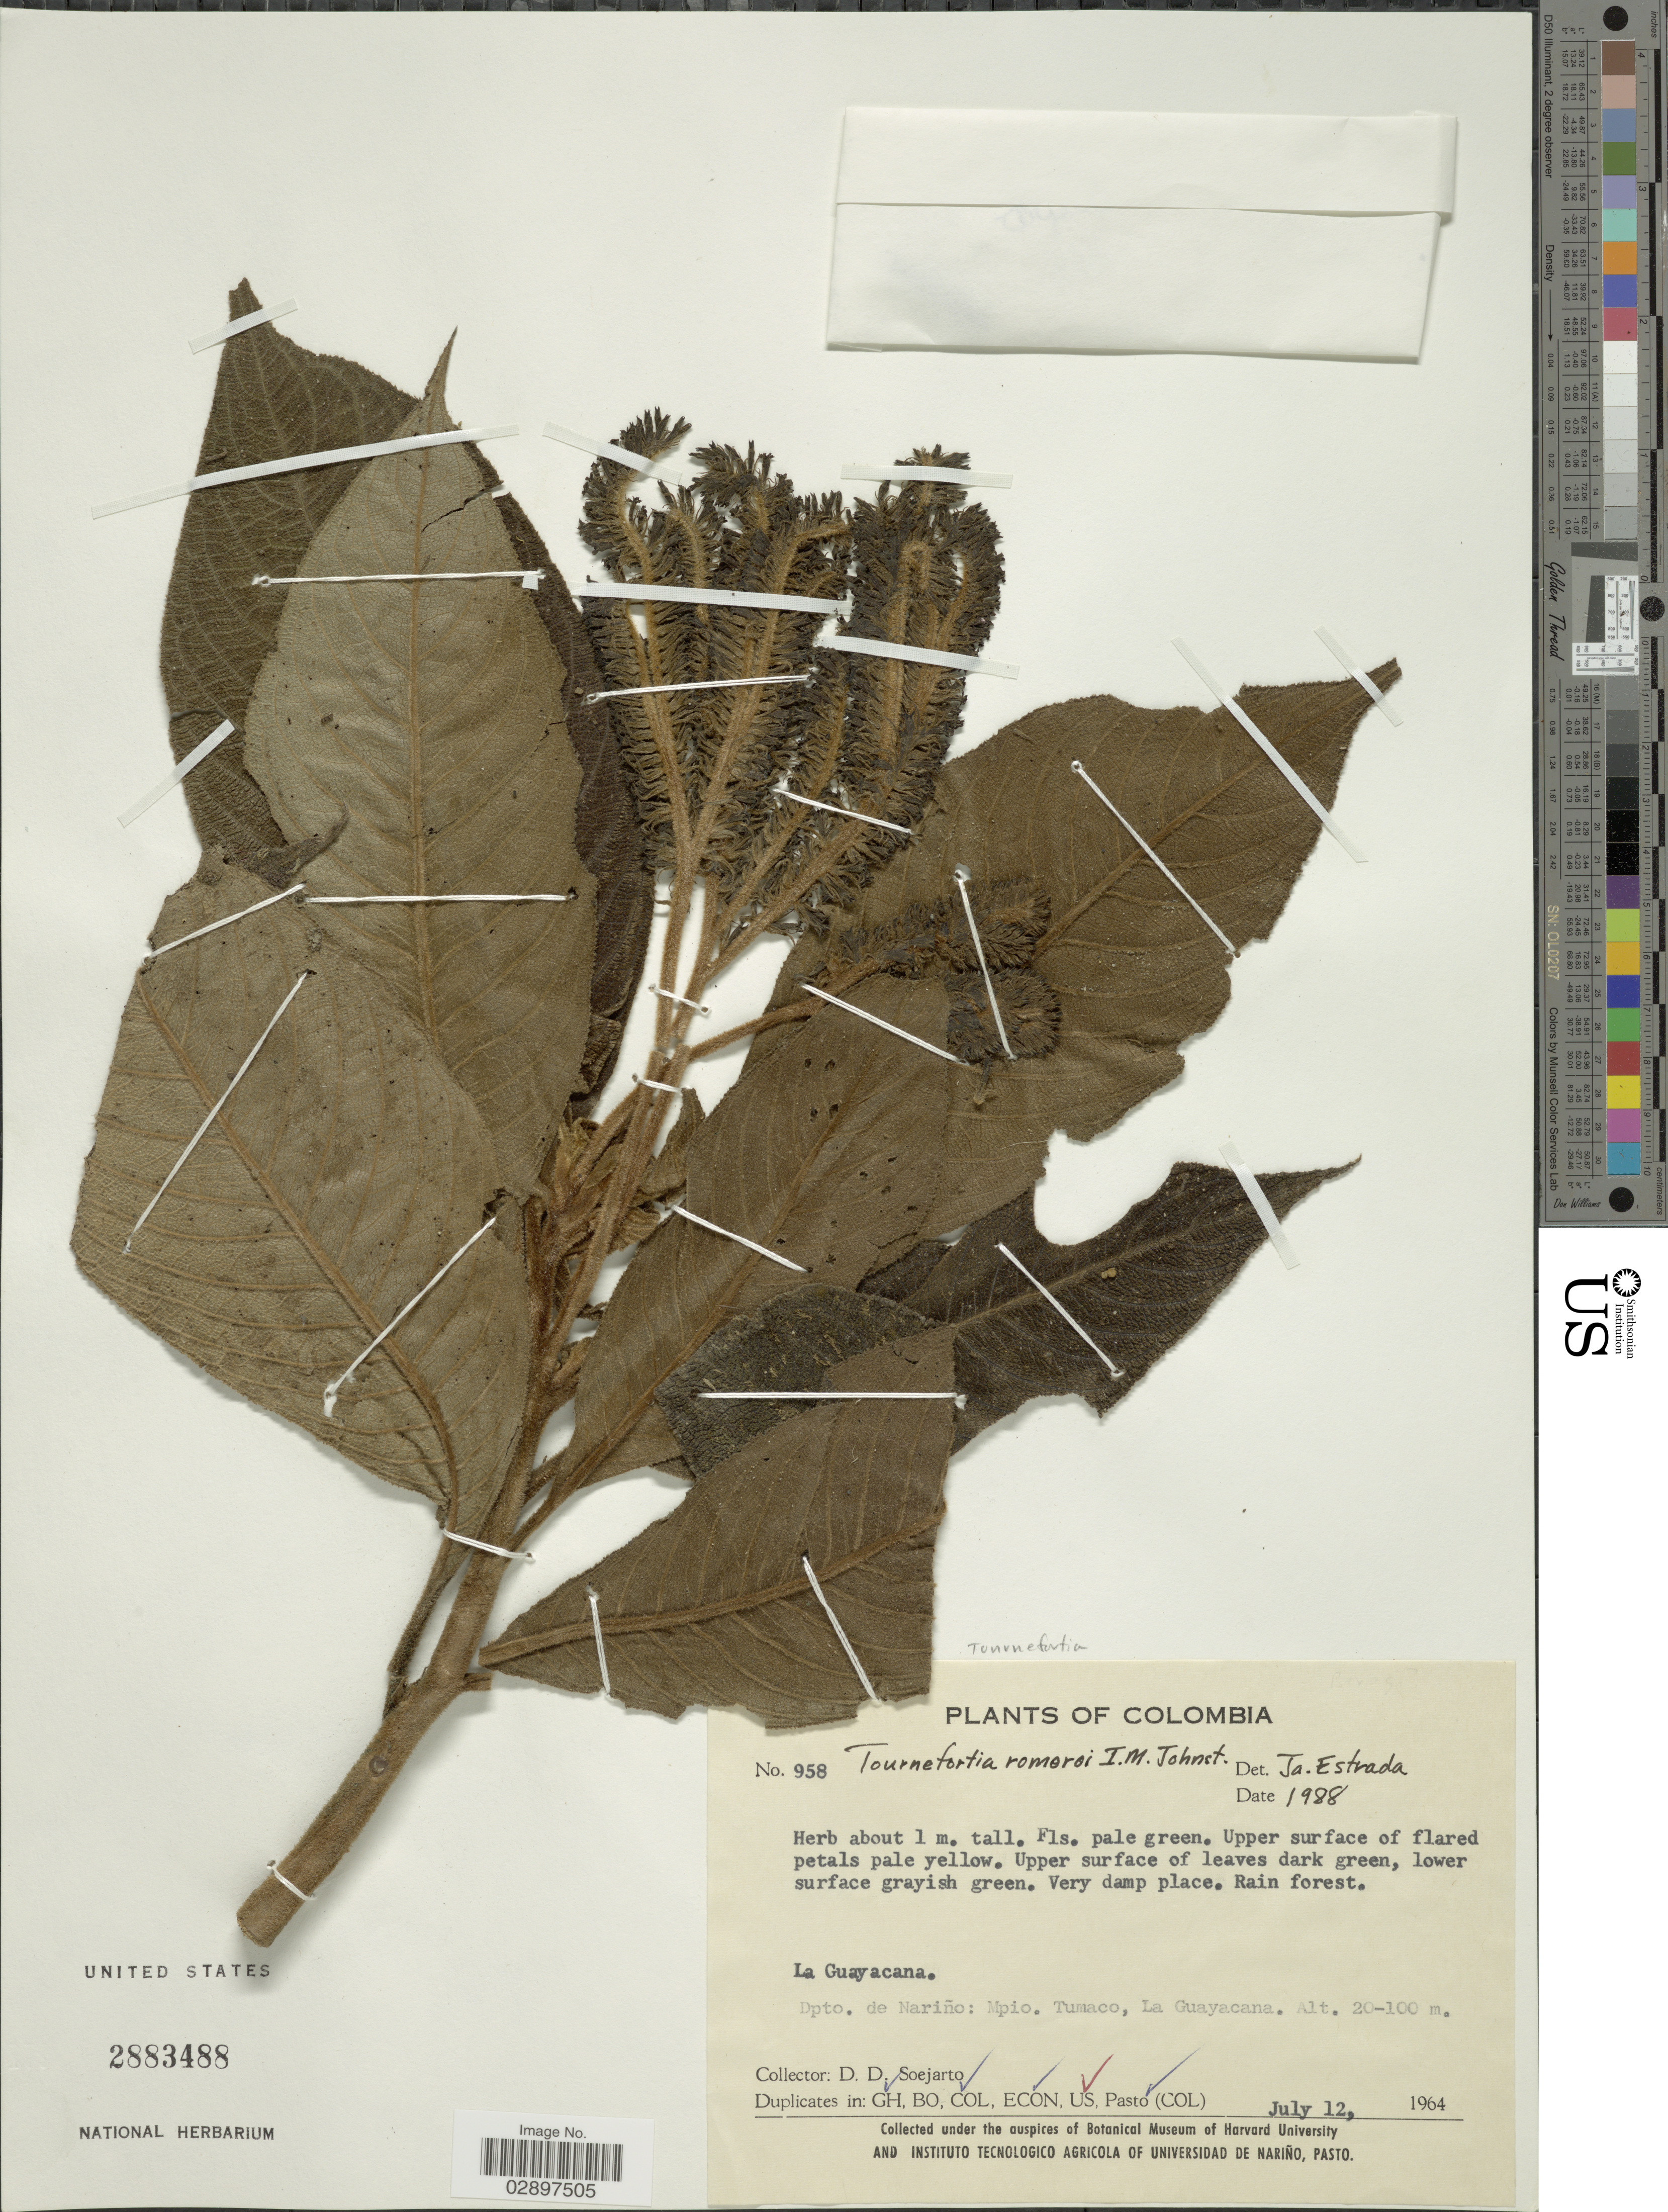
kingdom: Plantae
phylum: Tracheophyta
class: Magnoliopsida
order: Boraginales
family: Heliotropiaceae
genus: Tournefortia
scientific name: Tournefortia romeroi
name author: I.M. Johnst.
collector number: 958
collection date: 1964-07-12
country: Colombia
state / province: Nariño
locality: La Guayacana. Dpto. de Nariño: Mpio. Tumaco, La Guayacana.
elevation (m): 20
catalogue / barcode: US 2883488